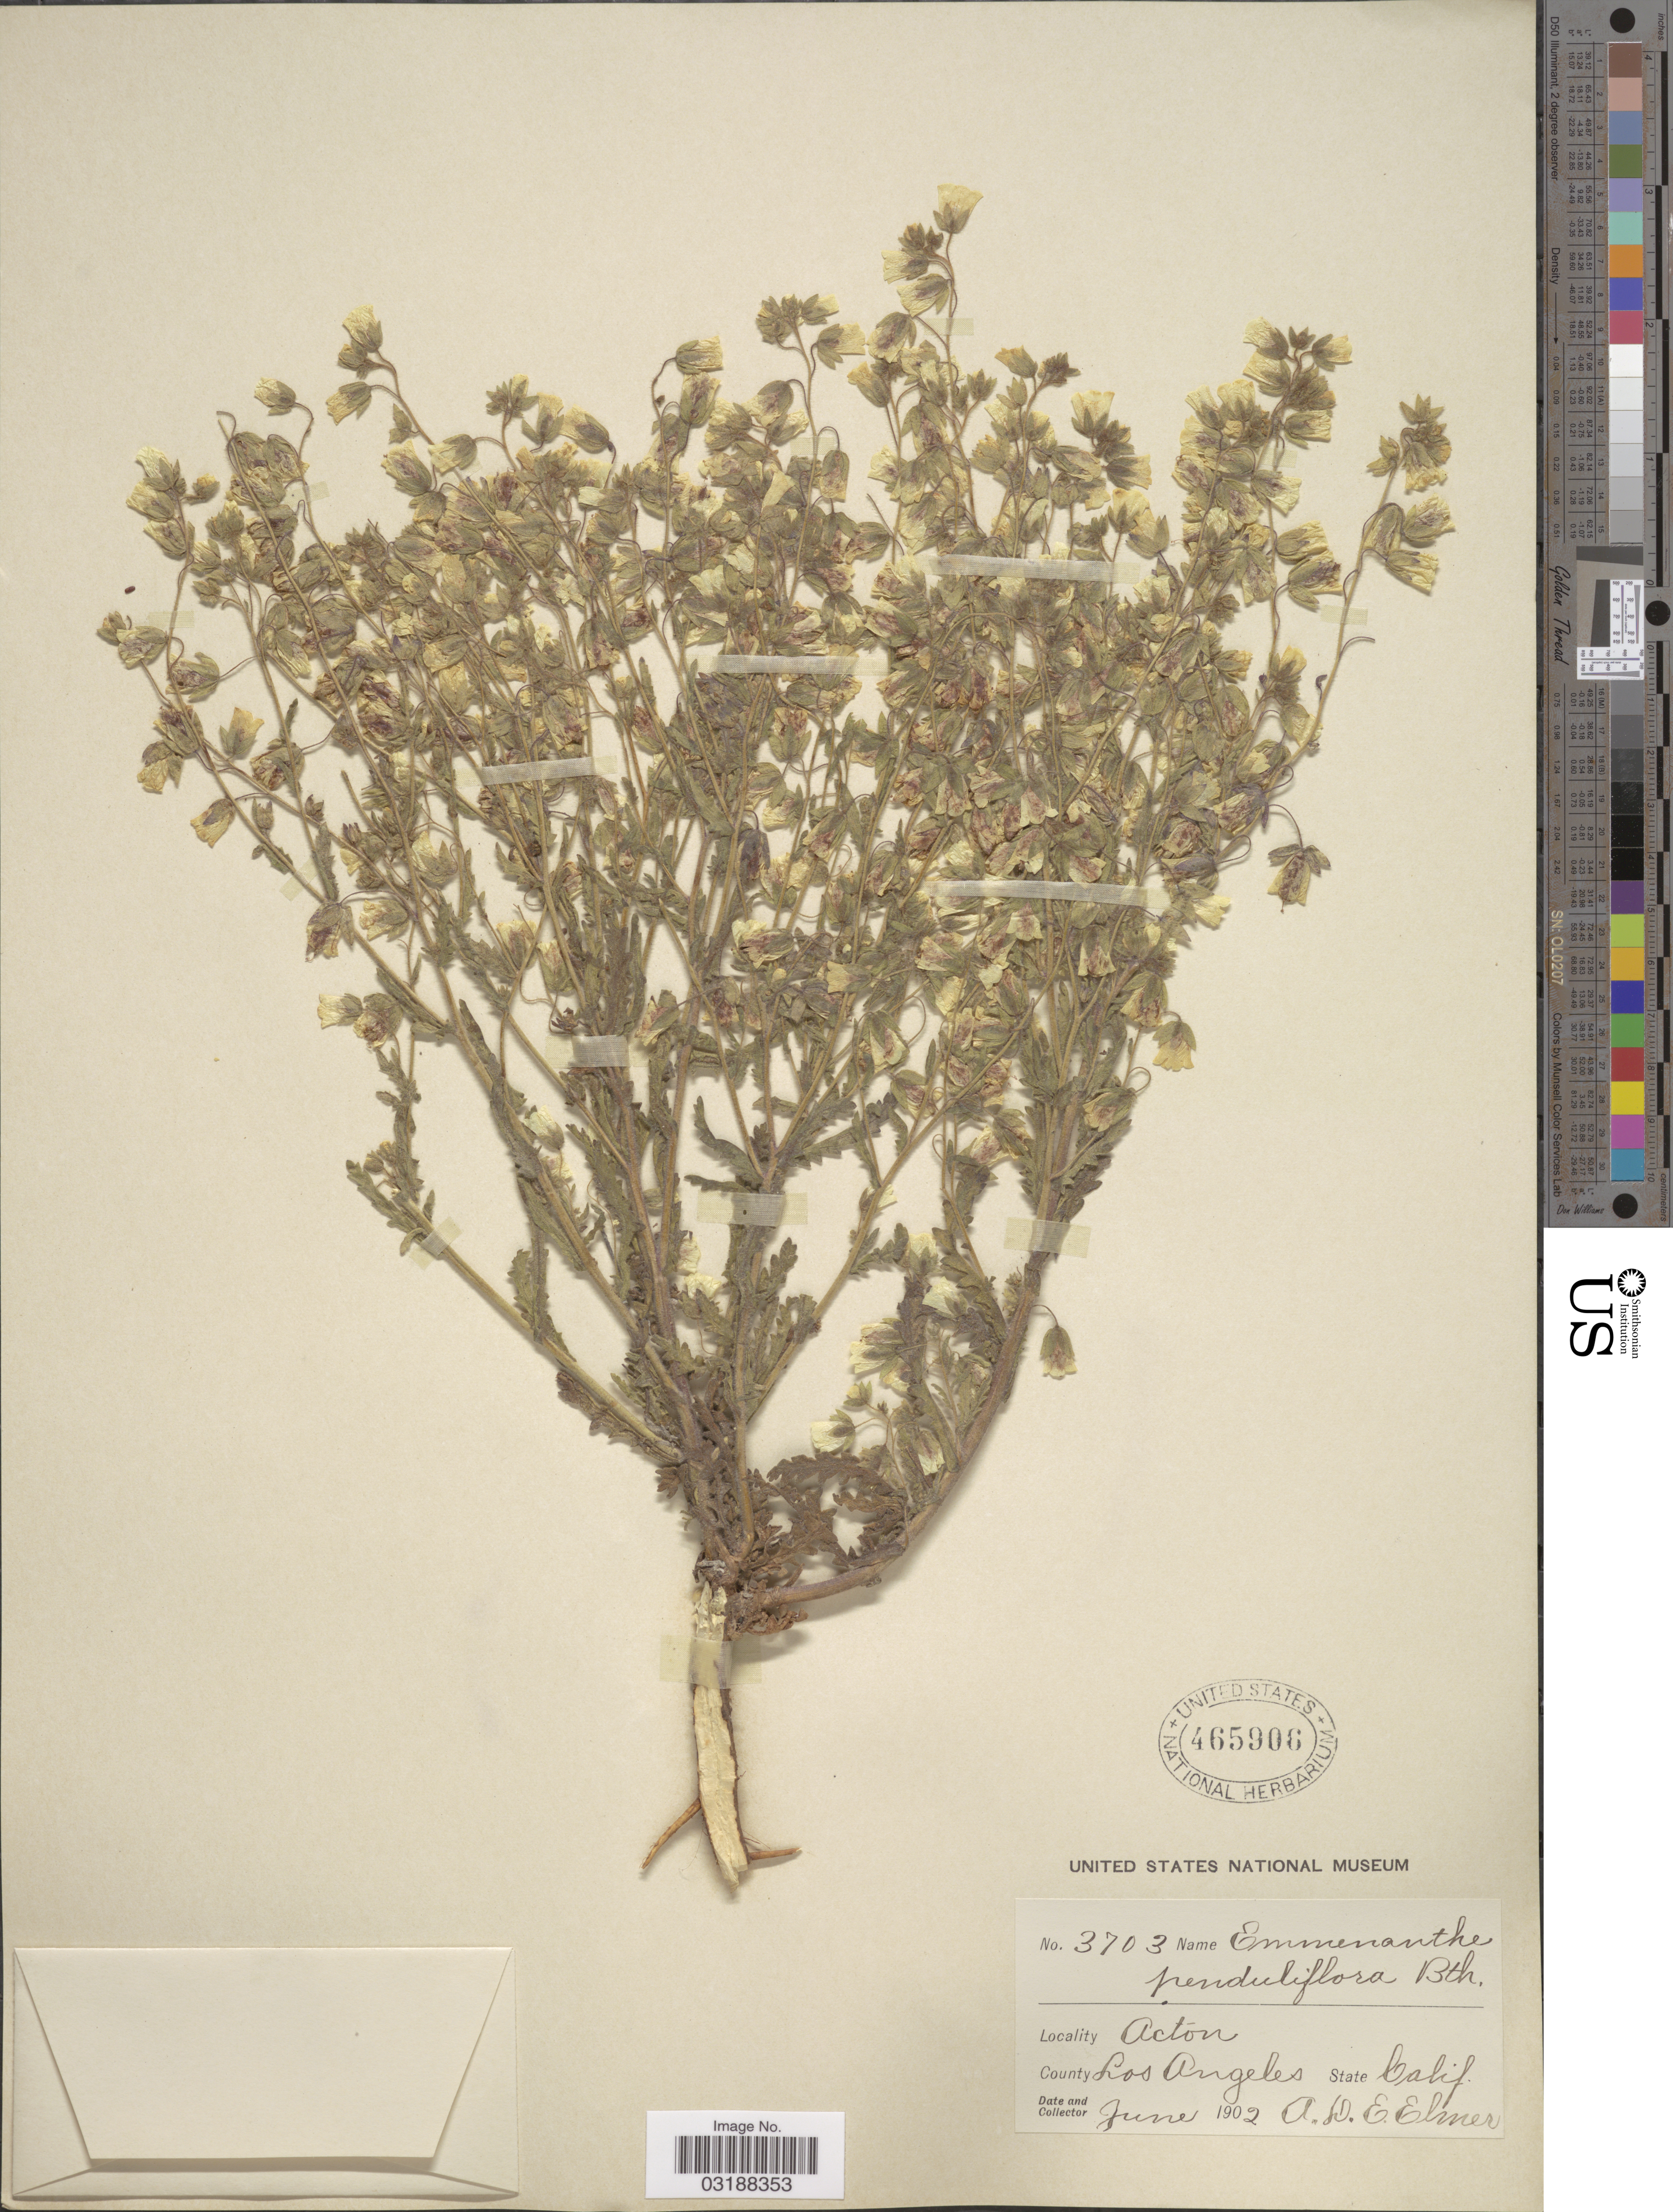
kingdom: Plantae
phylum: Tracheophyta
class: Magnoliopsida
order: Boraginales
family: Hydrophyllaceae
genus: Emmenanthe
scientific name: Emmenanthe penduliflora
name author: Benth.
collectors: A. D. E. Elmer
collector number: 3703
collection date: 1902-06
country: United States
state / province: California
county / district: Los Angeles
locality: Acton. County Los Angeles. State Calif.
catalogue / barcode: US 465906